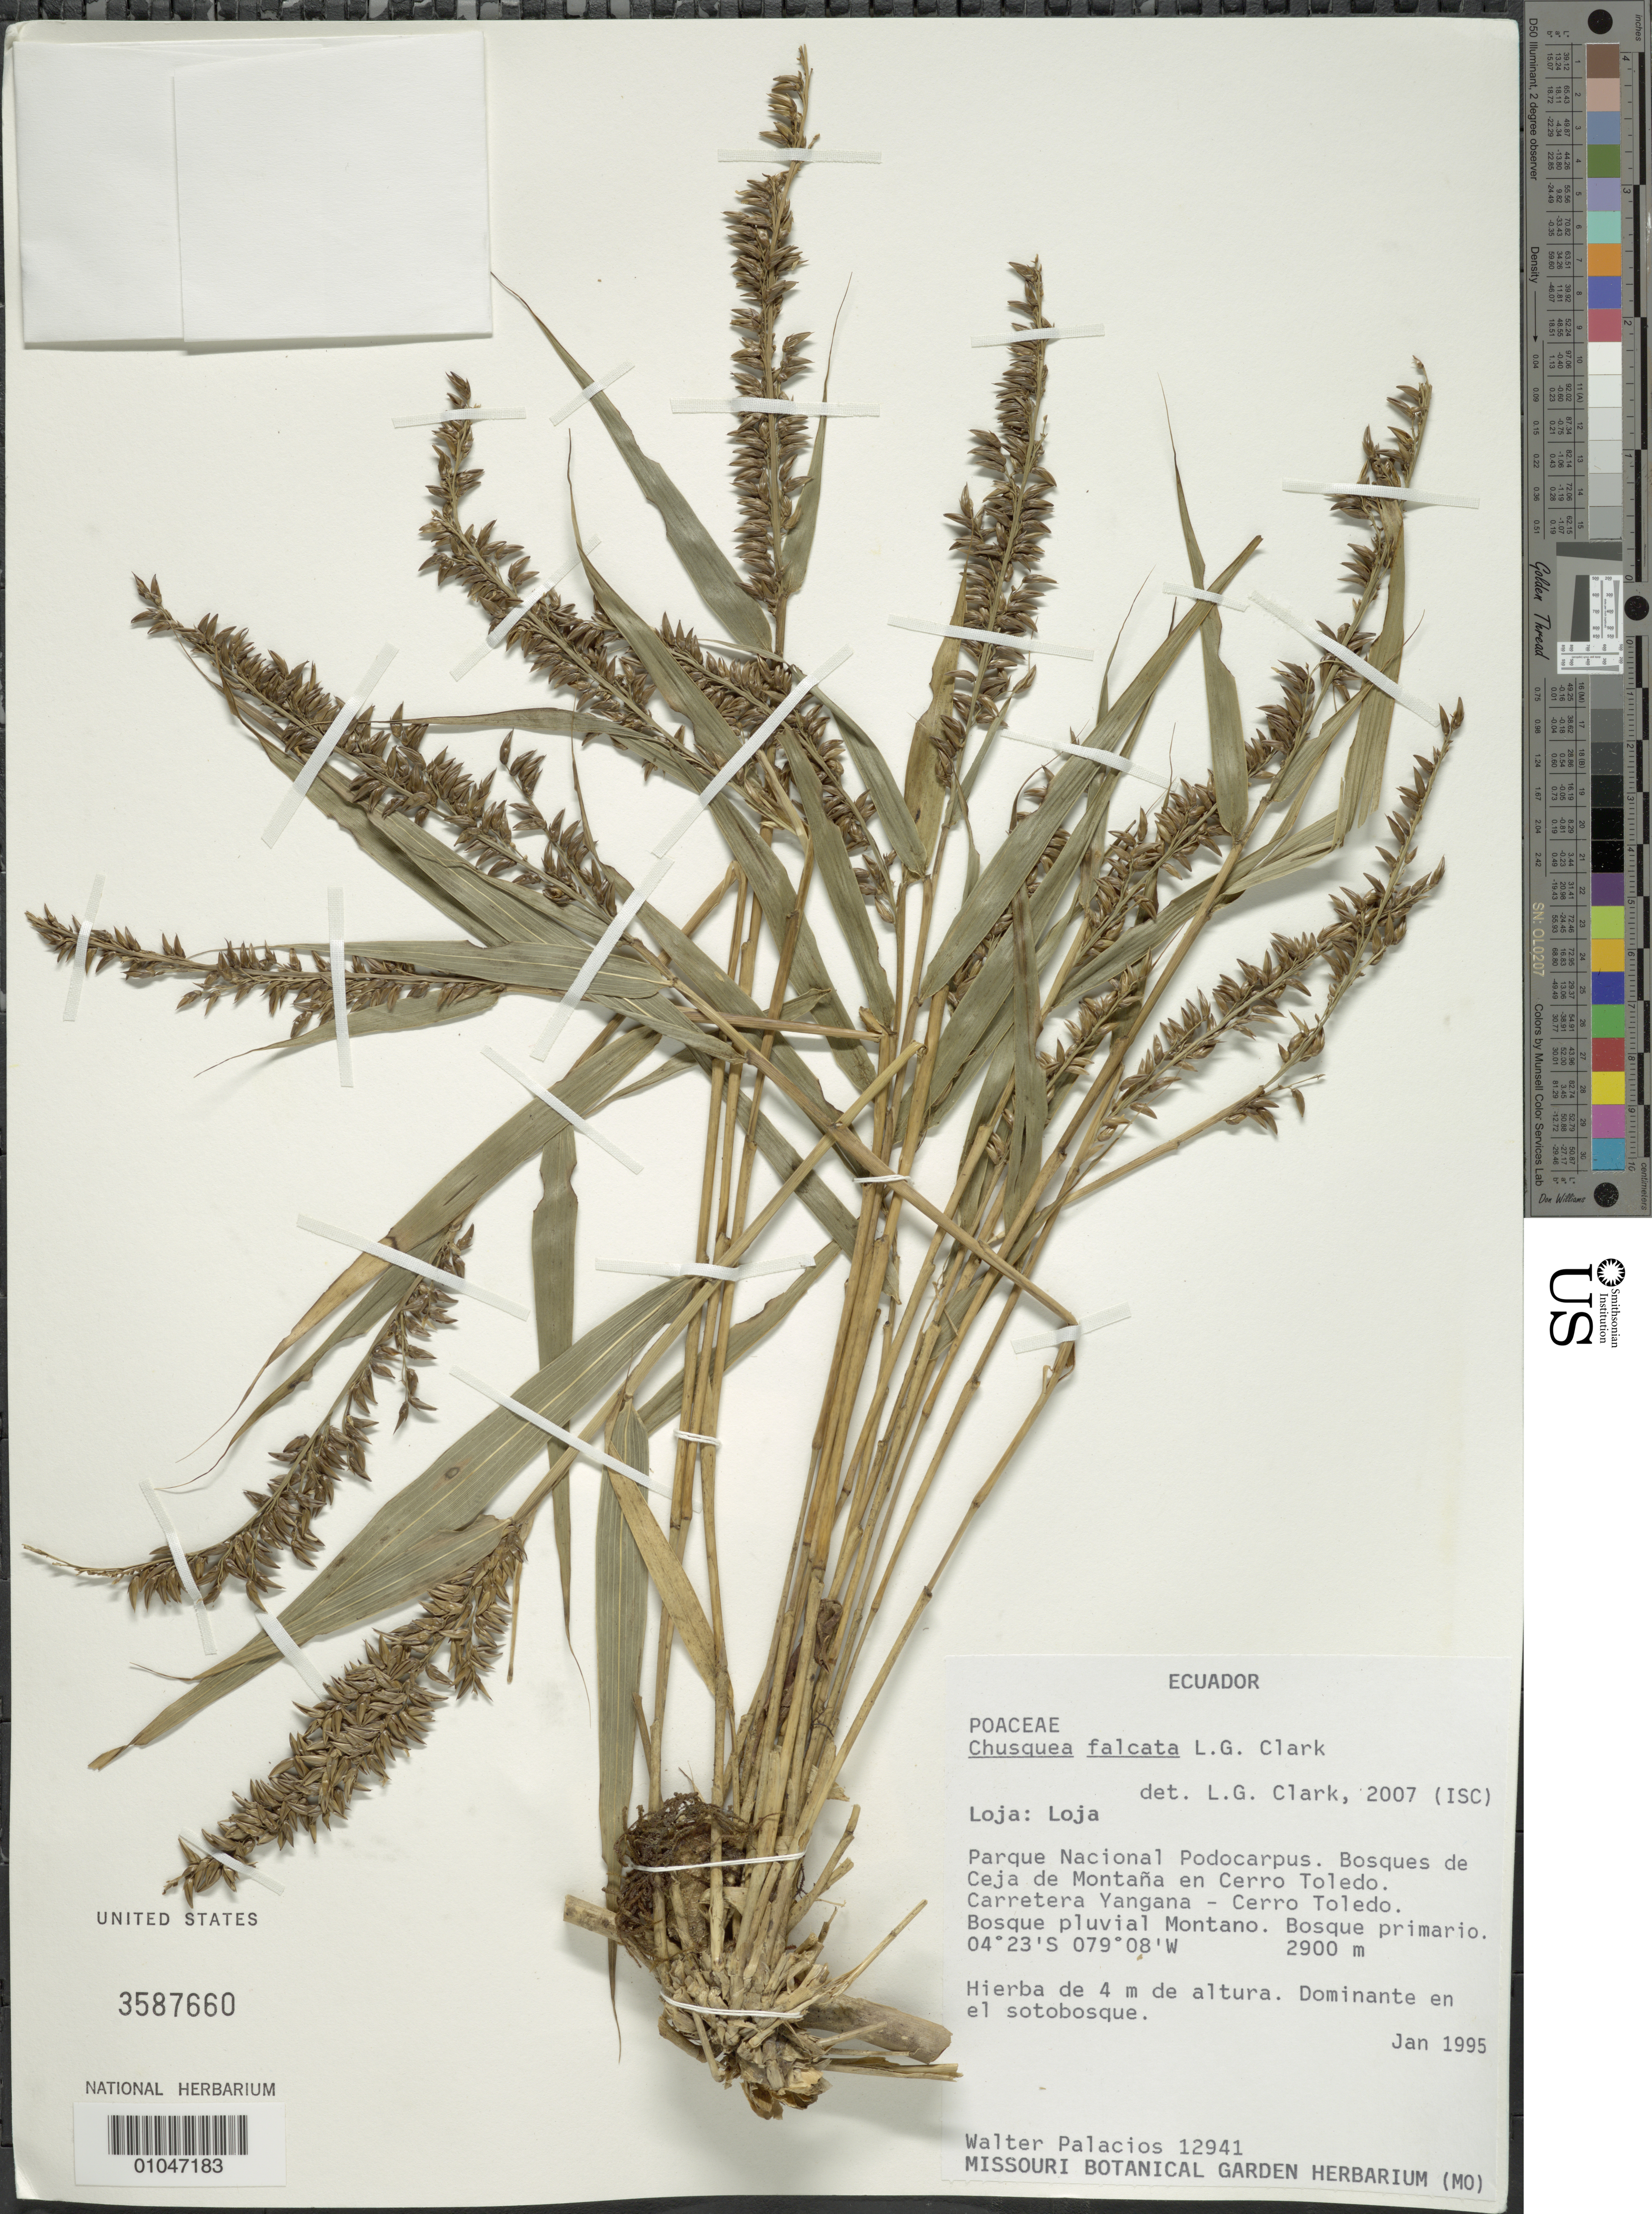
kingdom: Plantae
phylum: Tracheophyta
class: Liliopsida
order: Poales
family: Poaceae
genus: Chusquea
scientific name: Chusquea falcata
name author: L.G. Clark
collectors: W. Palacios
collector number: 12941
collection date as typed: Jan 1995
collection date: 1995-01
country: Ecuador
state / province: Loja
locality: Parque Nacional Podocarpus, Bosques de Ceja de Montana en Cerro Toledo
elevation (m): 2900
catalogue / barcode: US 3587660